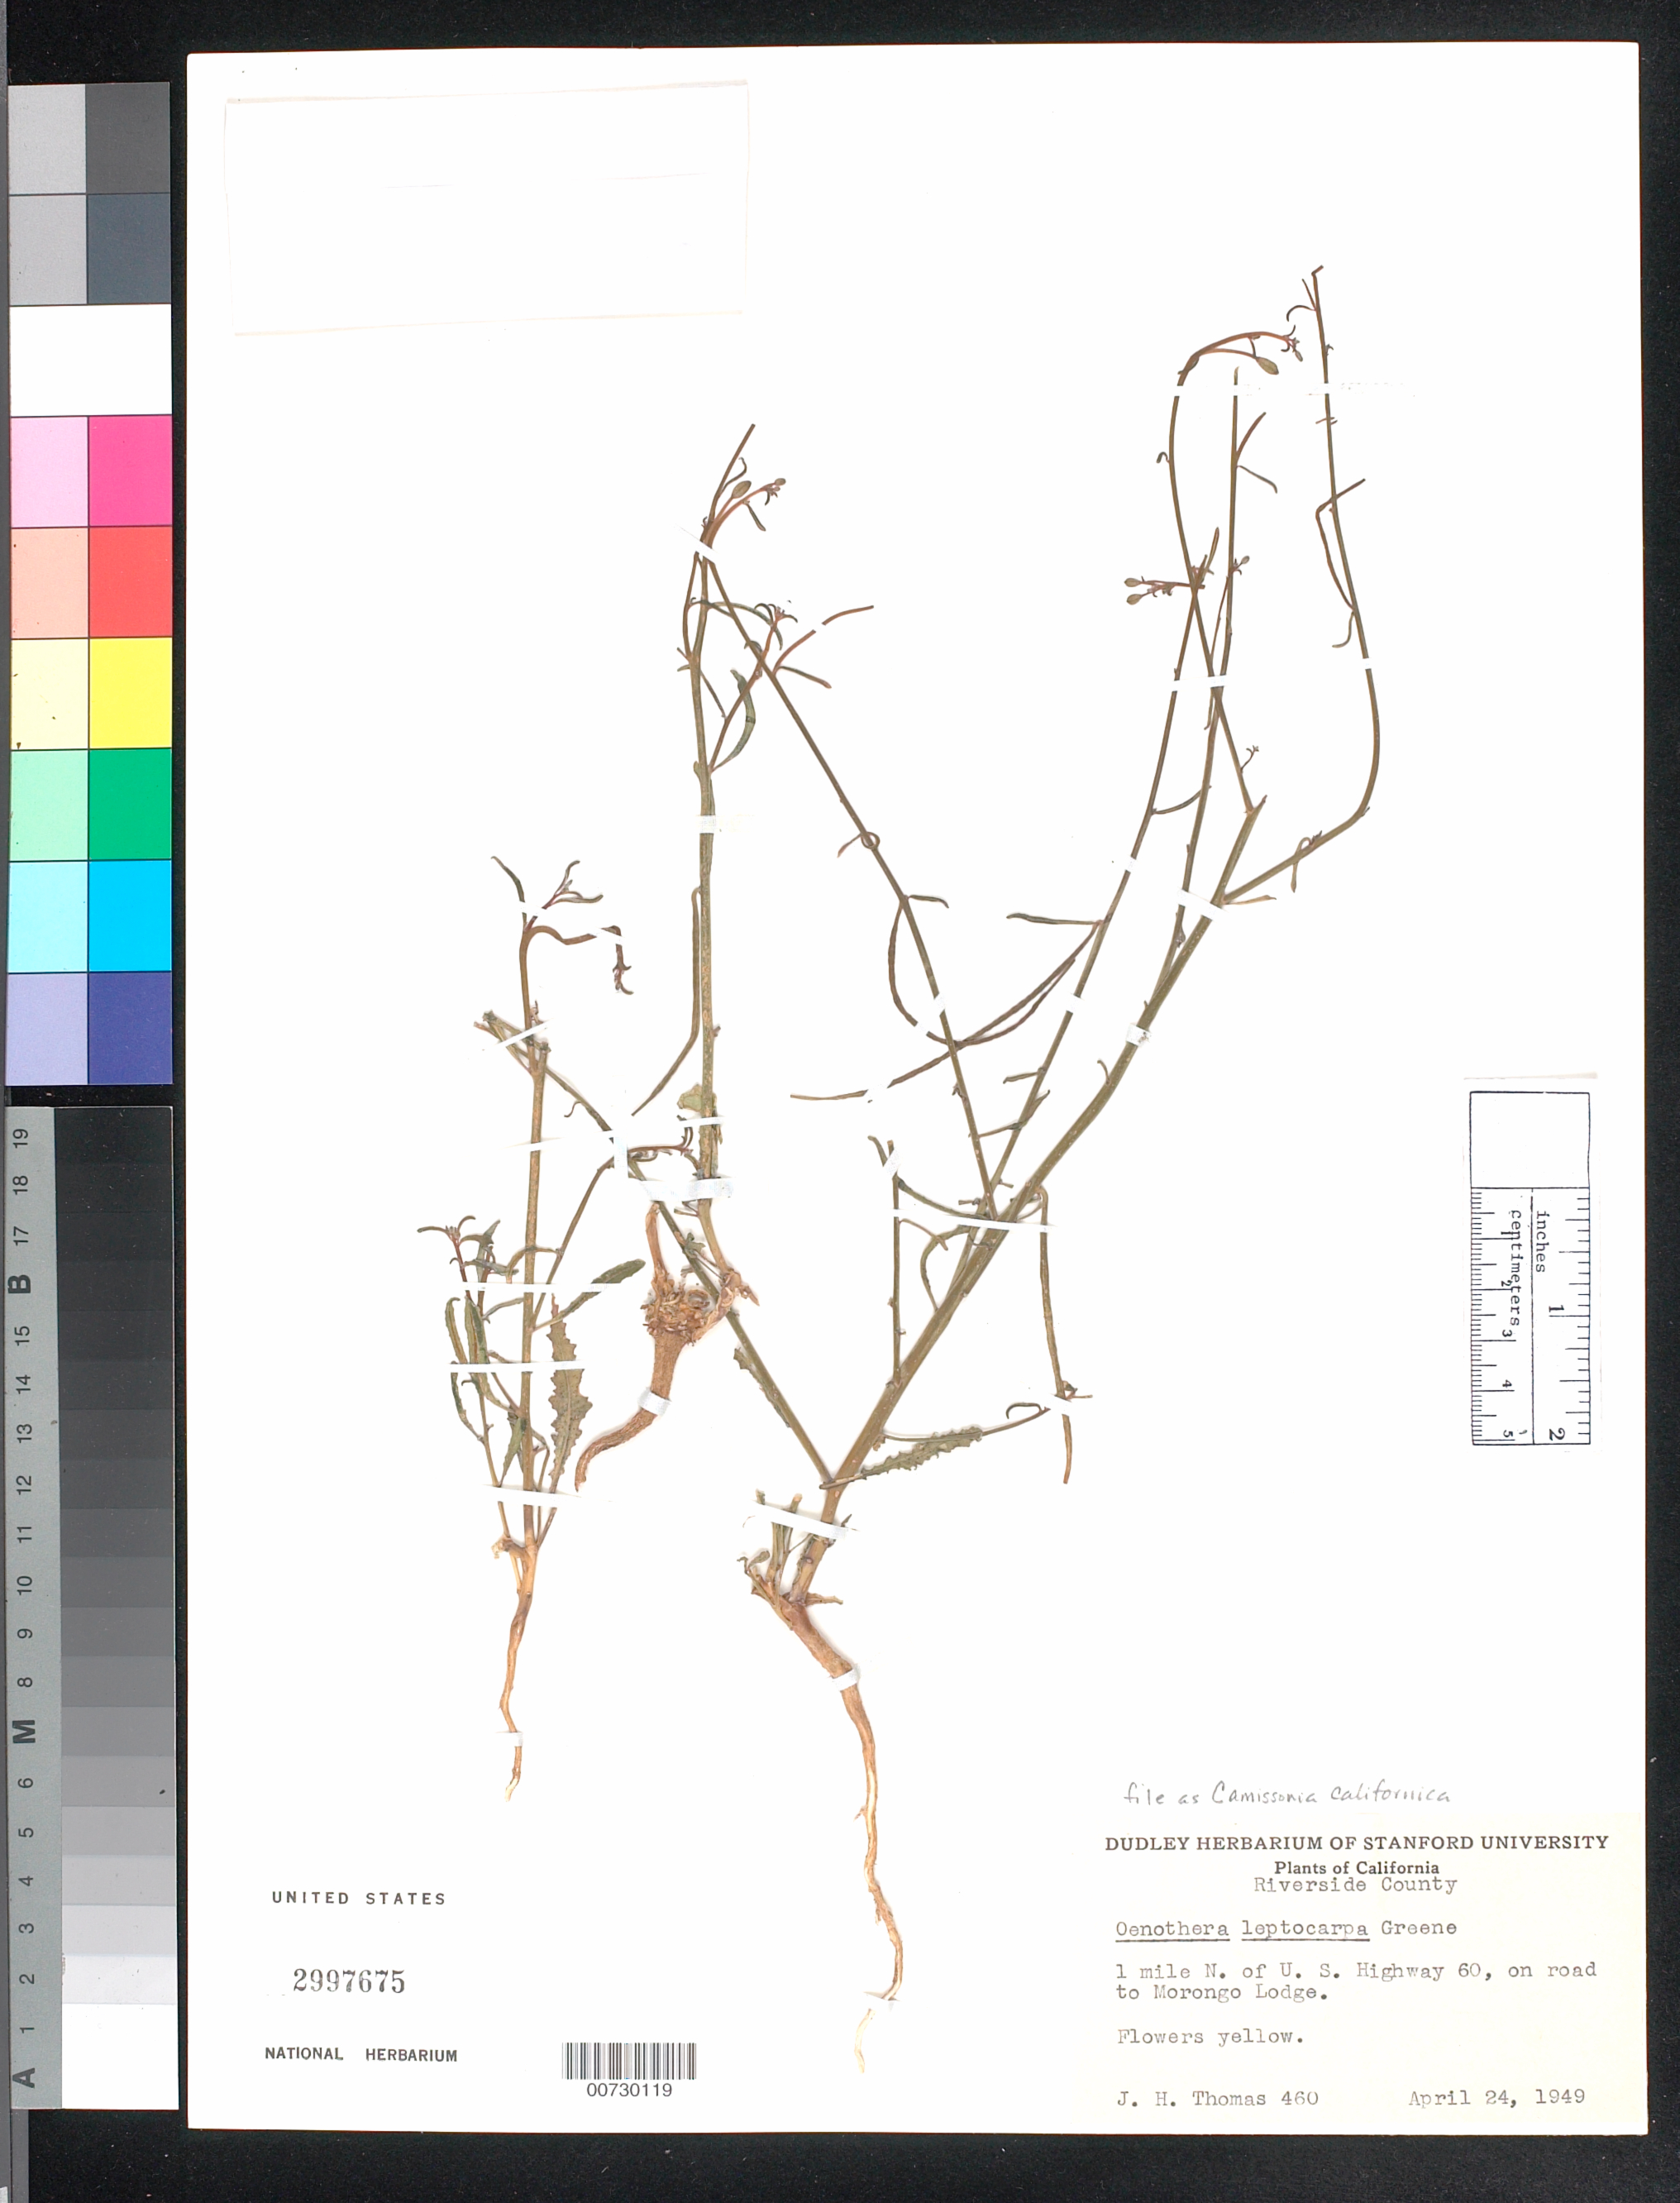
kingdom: Plantae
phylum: Tracheophyta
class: Magnoliopsida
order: Myrtales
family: Onagraceae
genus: Eulobus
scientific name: Eulobus californicus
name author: Nutt. ex Torr. & A. Gray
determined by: Wagner, W. L., (BOT), Smithsonian Institution - National Museum of Natural History (UNITED STATES)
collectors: J. H. Thomas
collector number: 460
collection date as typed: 24 Apr 1949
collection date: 1949-04-24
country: United States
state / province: California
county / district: Riverside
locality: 1 mile N. of U. S. Highway 60, on road to Morongo Lodge.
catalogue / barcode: US 2997675